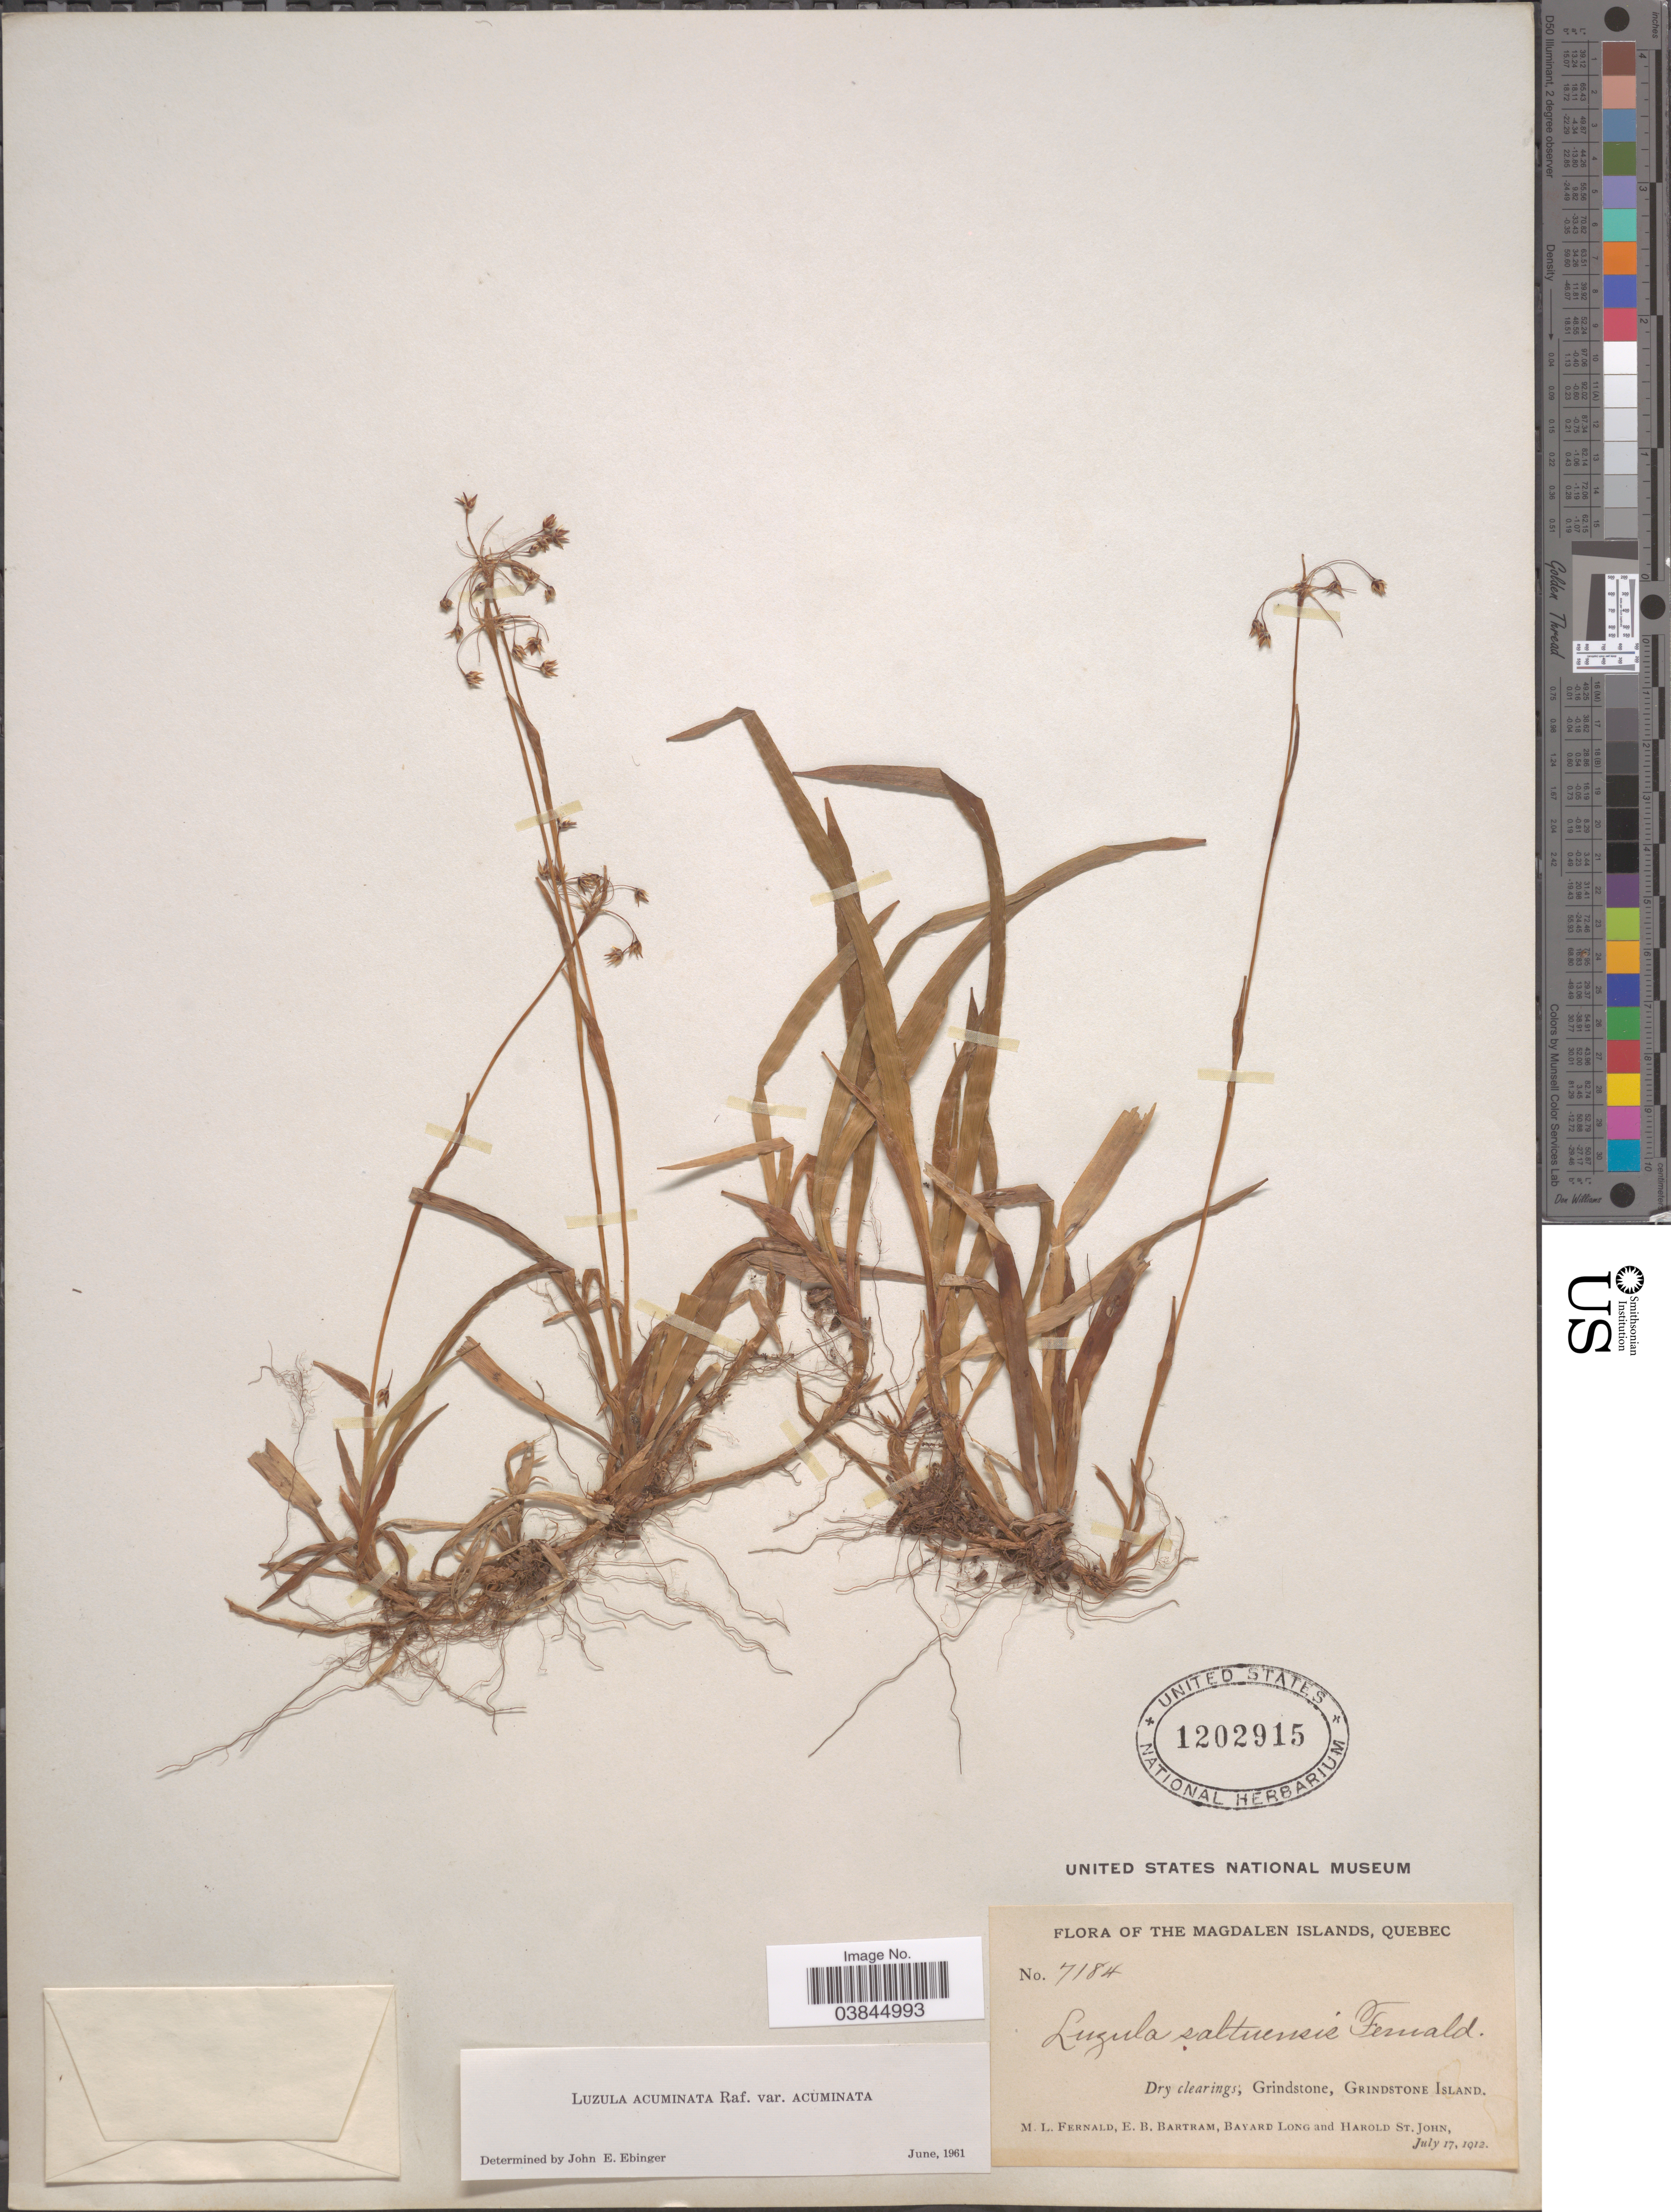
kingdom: Plantae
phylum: Tracheophyta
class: Liliopsida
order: Poales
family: Juncaceae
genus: Luzula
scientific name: Luzula acuminata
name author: Raf.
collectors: M. L. Fernald, E. B. Bartram, B. Long & H. St. John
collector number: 7184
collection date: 1912-07-17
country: Canada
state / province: Quebec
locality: The Magdalen Islands. Grindston, Grindston Island.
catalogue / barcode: US 1202915